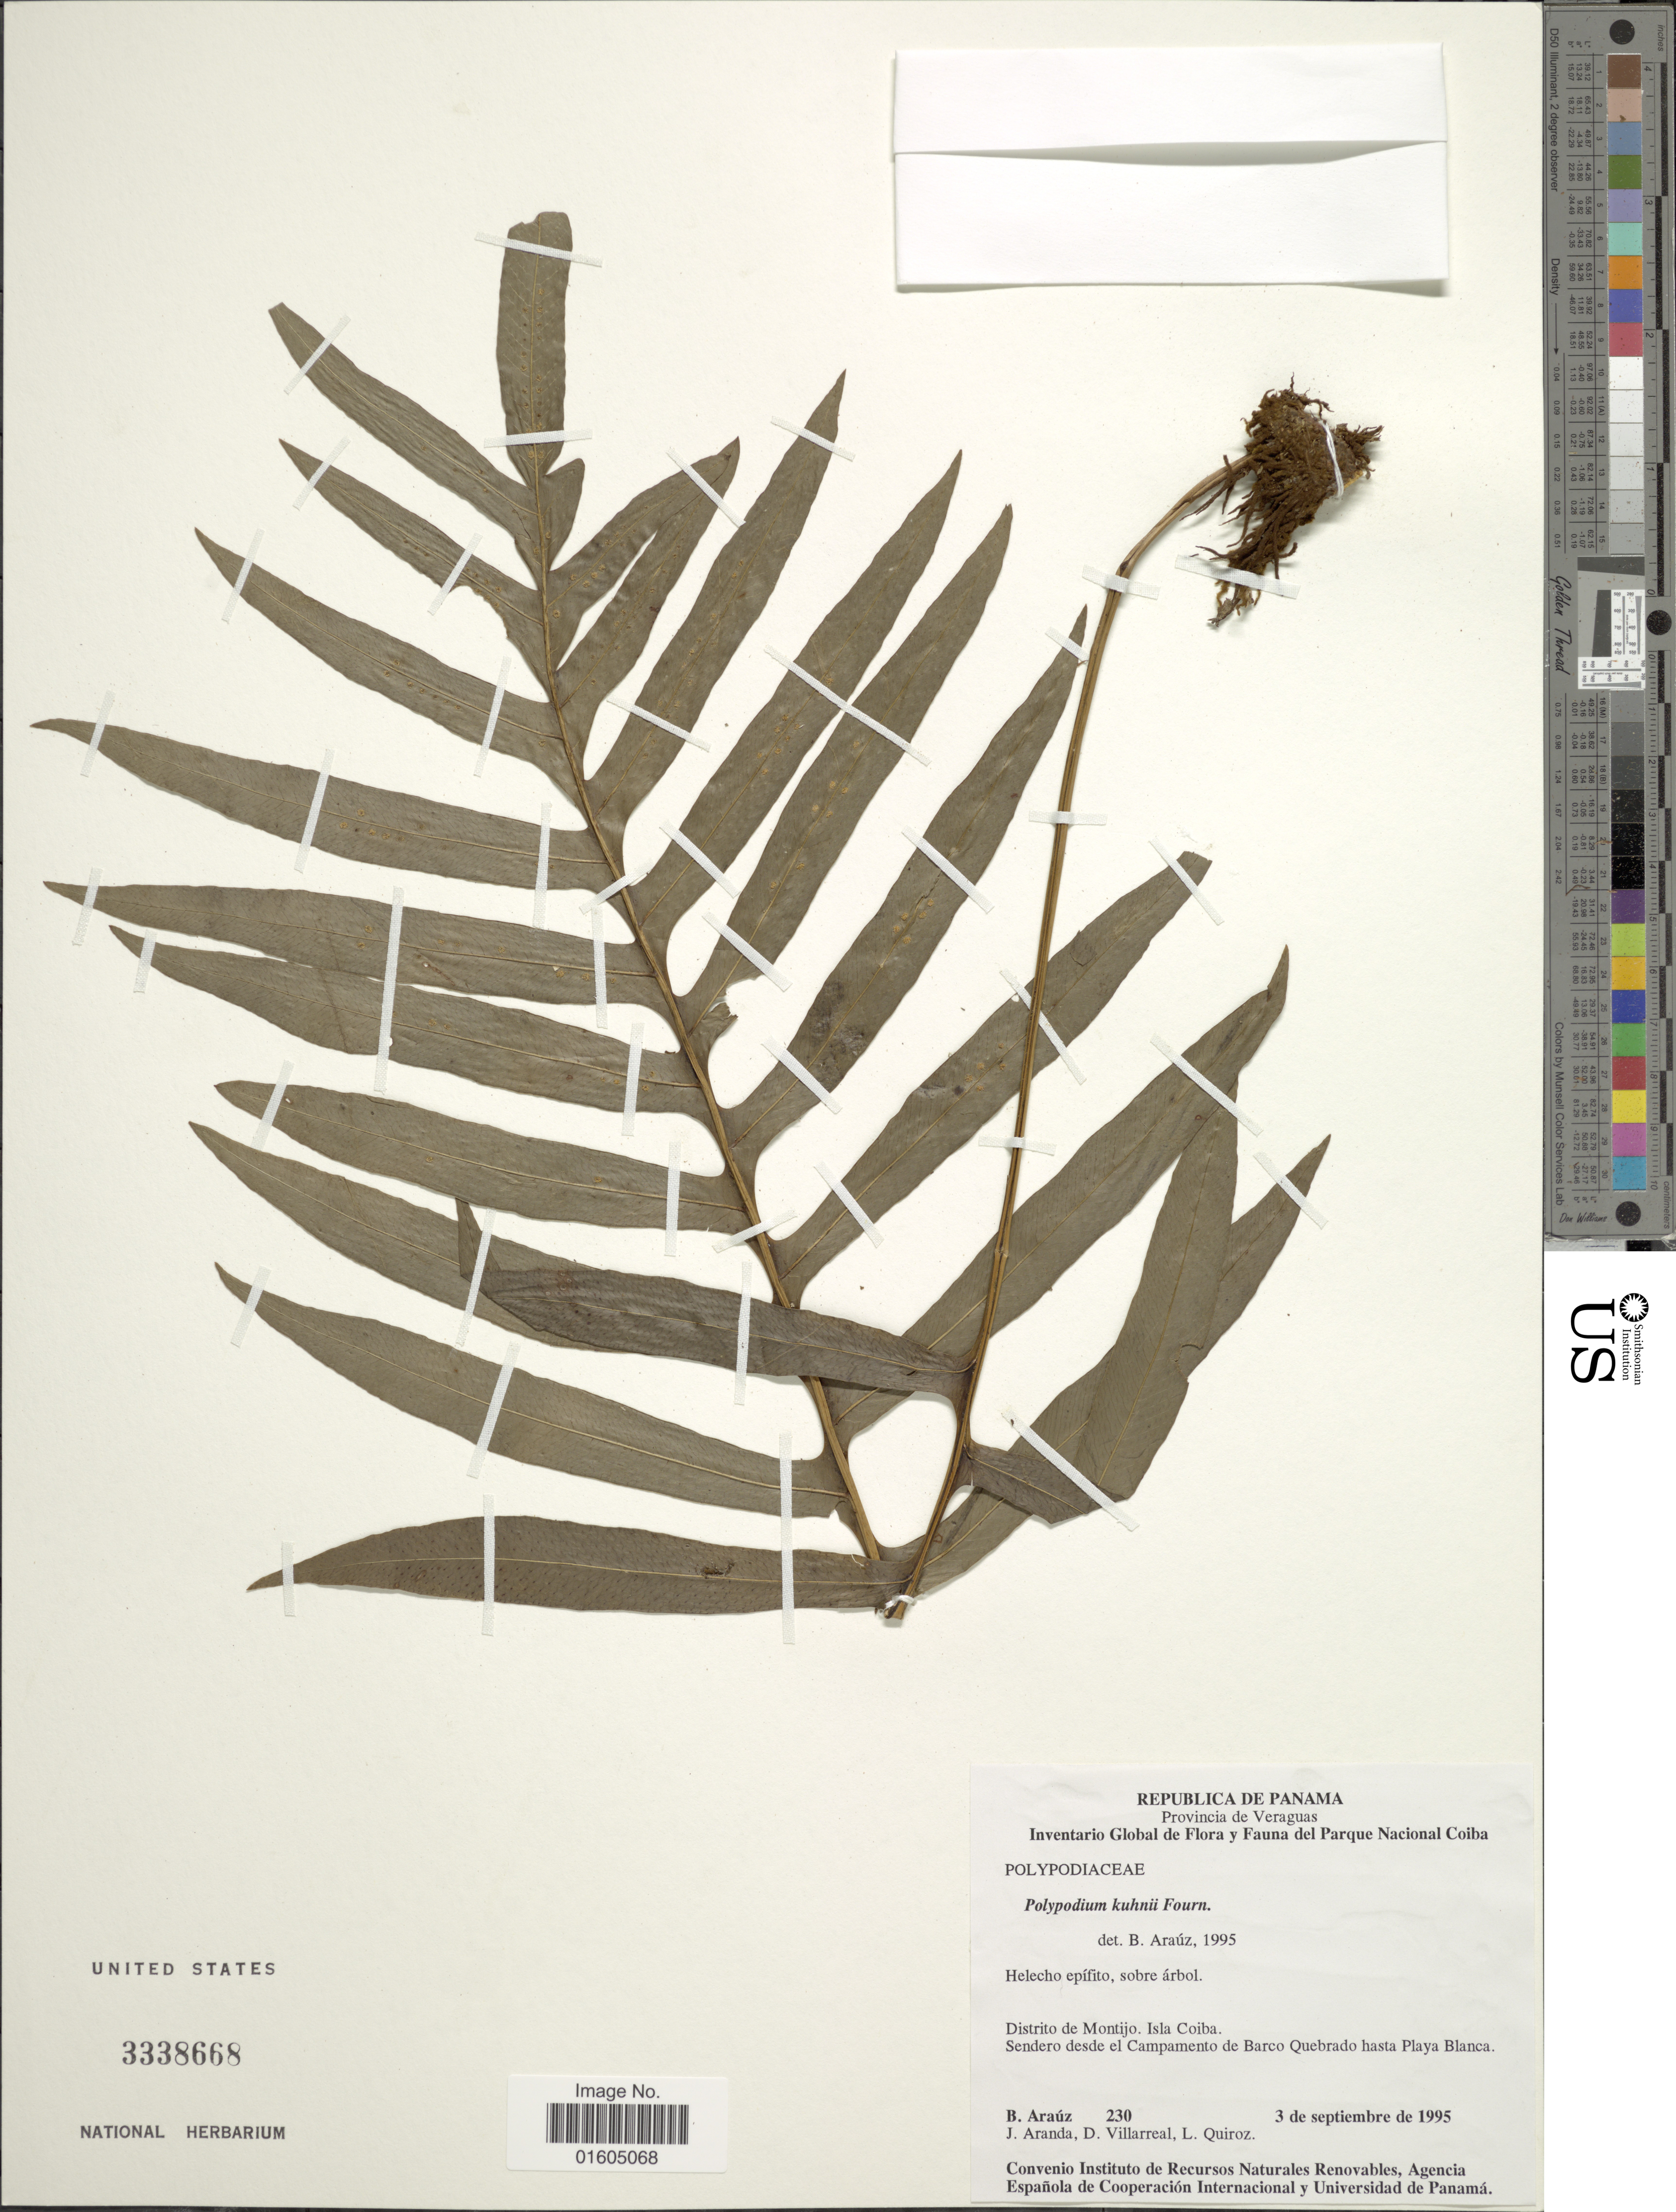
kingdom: Plantae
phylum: Tracheophyta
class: Polypodiopsida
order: Polypodiales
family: Polypodiaceae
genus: Serpocaulon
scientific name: Serpocaulon attenuatum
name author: (Humb. & Bonpl. ex Willd.) A.R. Sm.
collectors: B. Araúz, J. Aranda, D. Villarreal & L. Quiroz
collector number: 230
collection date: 1995-09-03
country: Panama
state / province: Veraguas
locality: Panama. Provincia de Veraguas. Destrito de Montijo. Isla Coiba. Sendero desde el Campamento de Barco Quebrado hasta Playa Blanca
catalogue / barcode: US 3338668